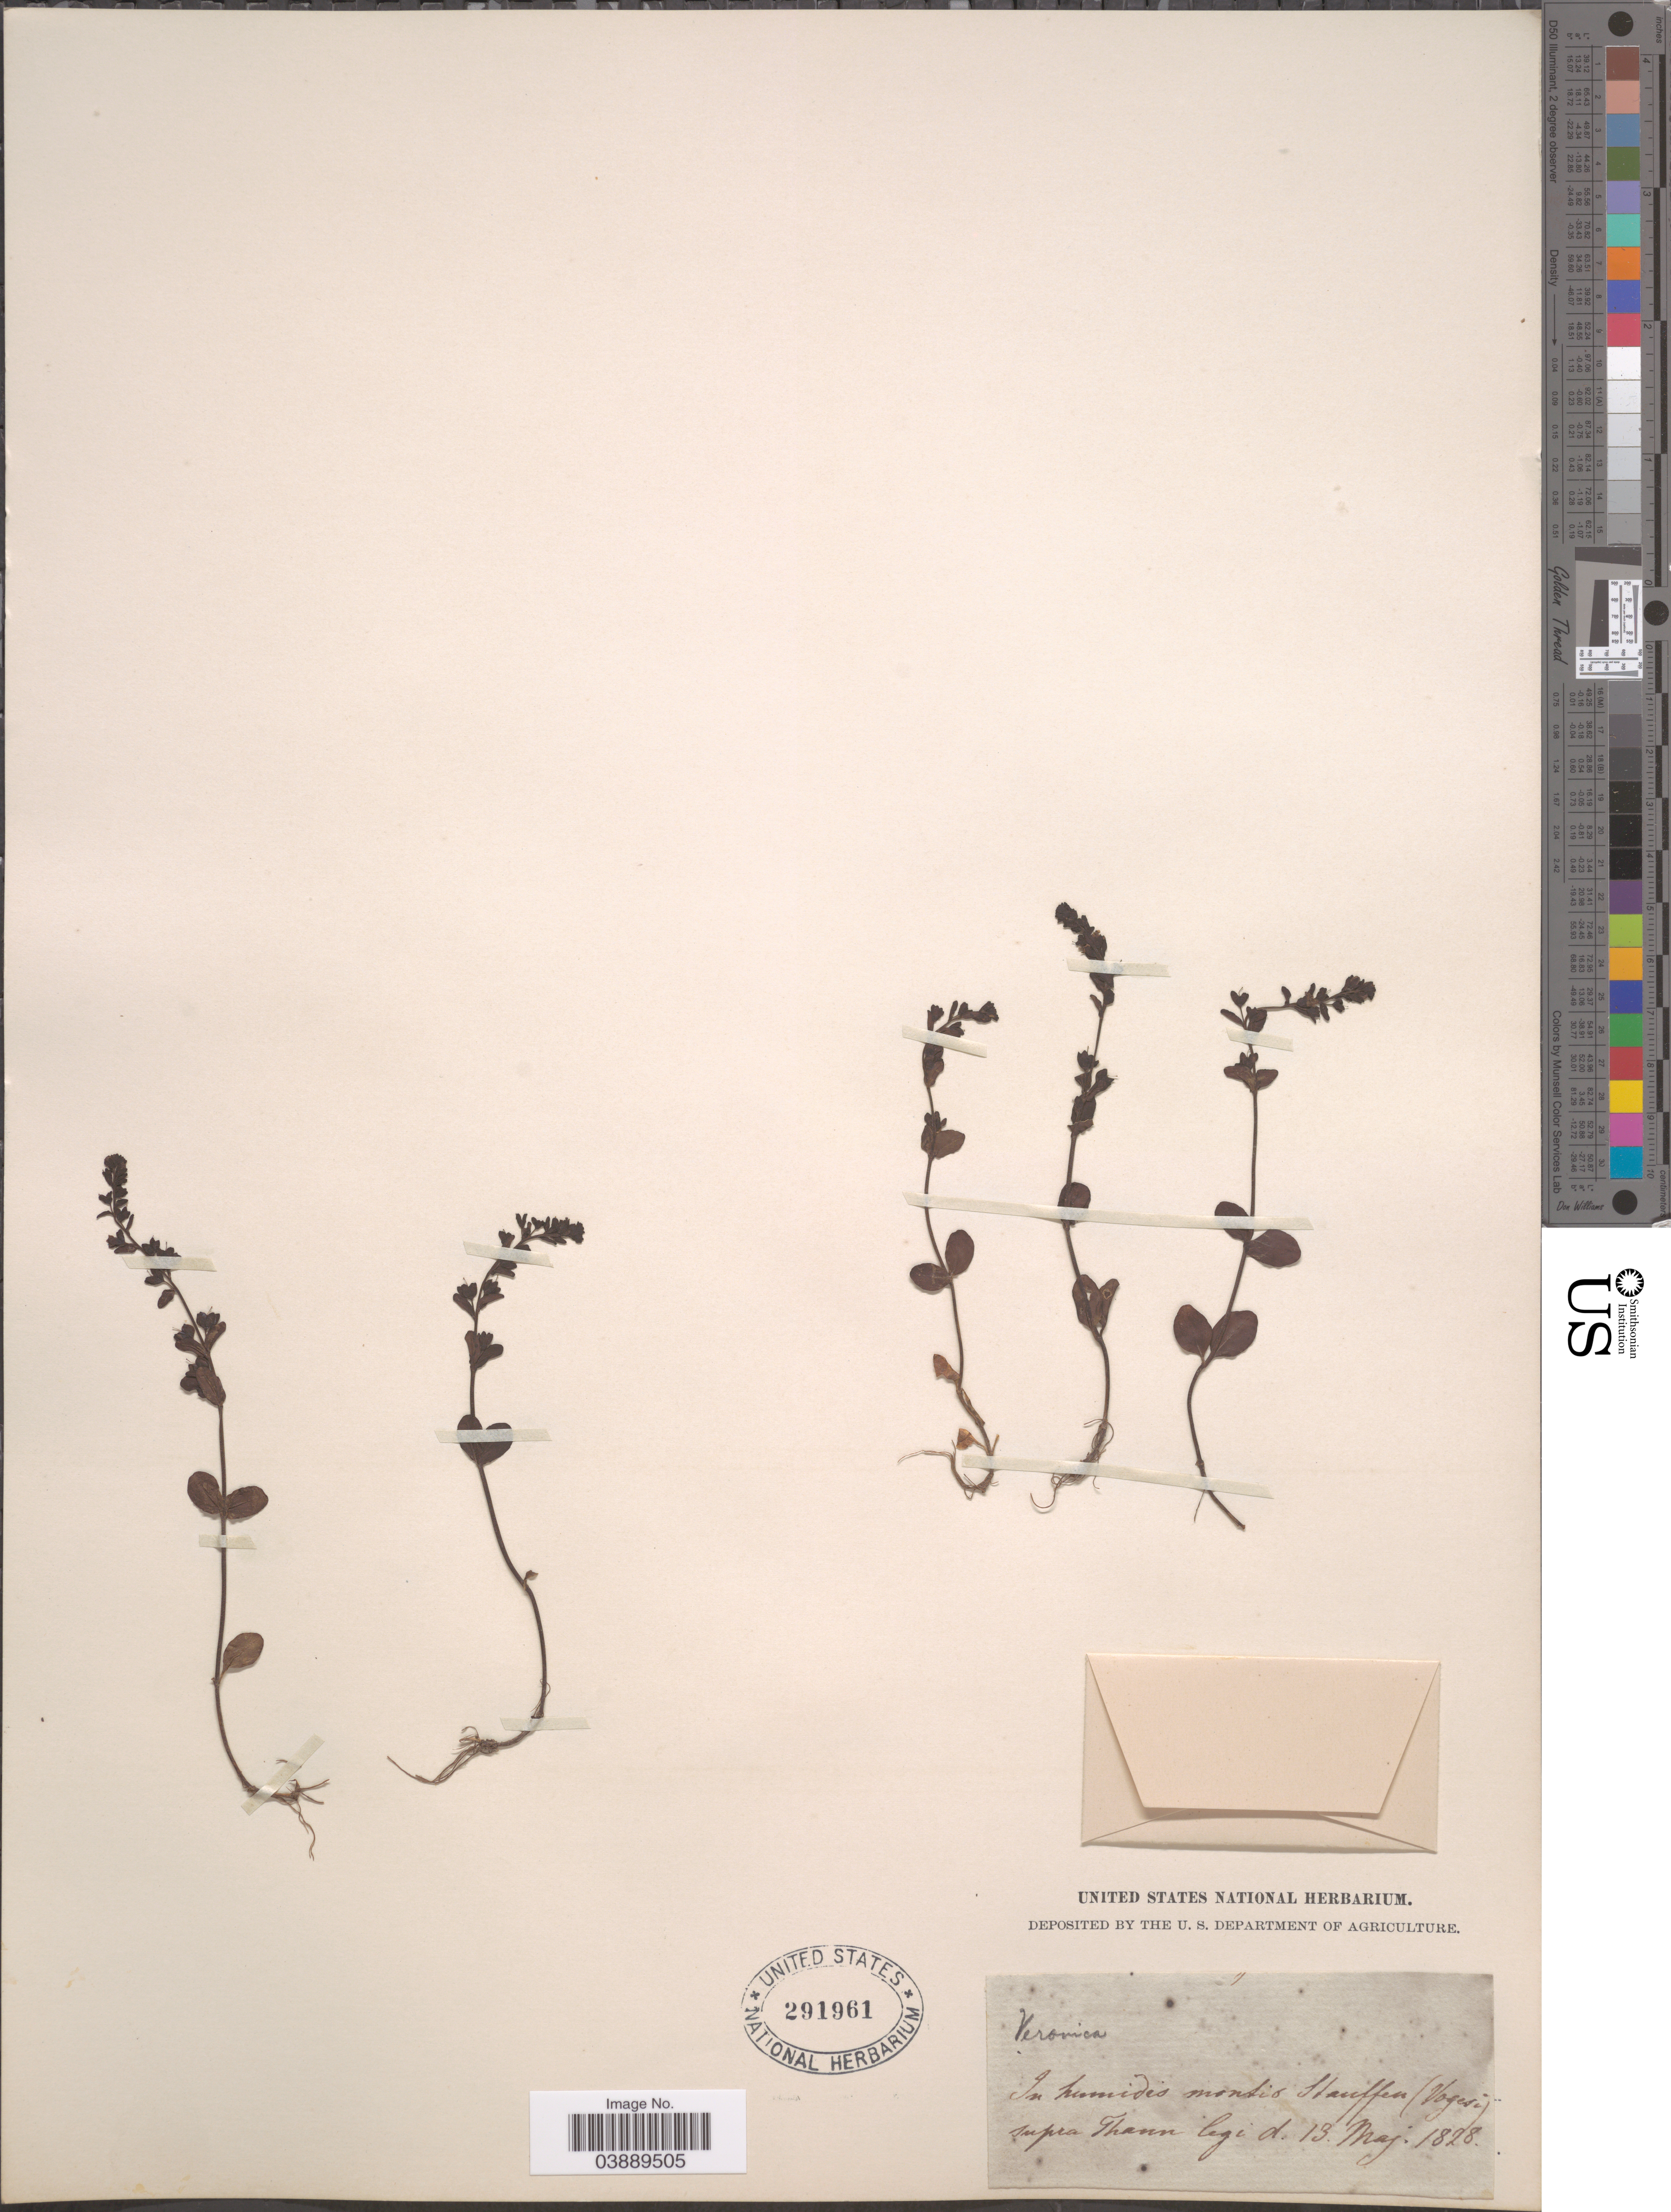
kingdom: Plantae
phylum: Tracheophyta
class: Magnoliopsida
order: Lamiales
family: Plantaginaceae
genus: Veronica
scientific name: Veronica serpyllifolia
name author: L.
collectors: Thann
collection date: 1828-05-13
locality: In humidis montis Stauffen (Vogesi) [interpreted]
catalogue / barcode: US 291961